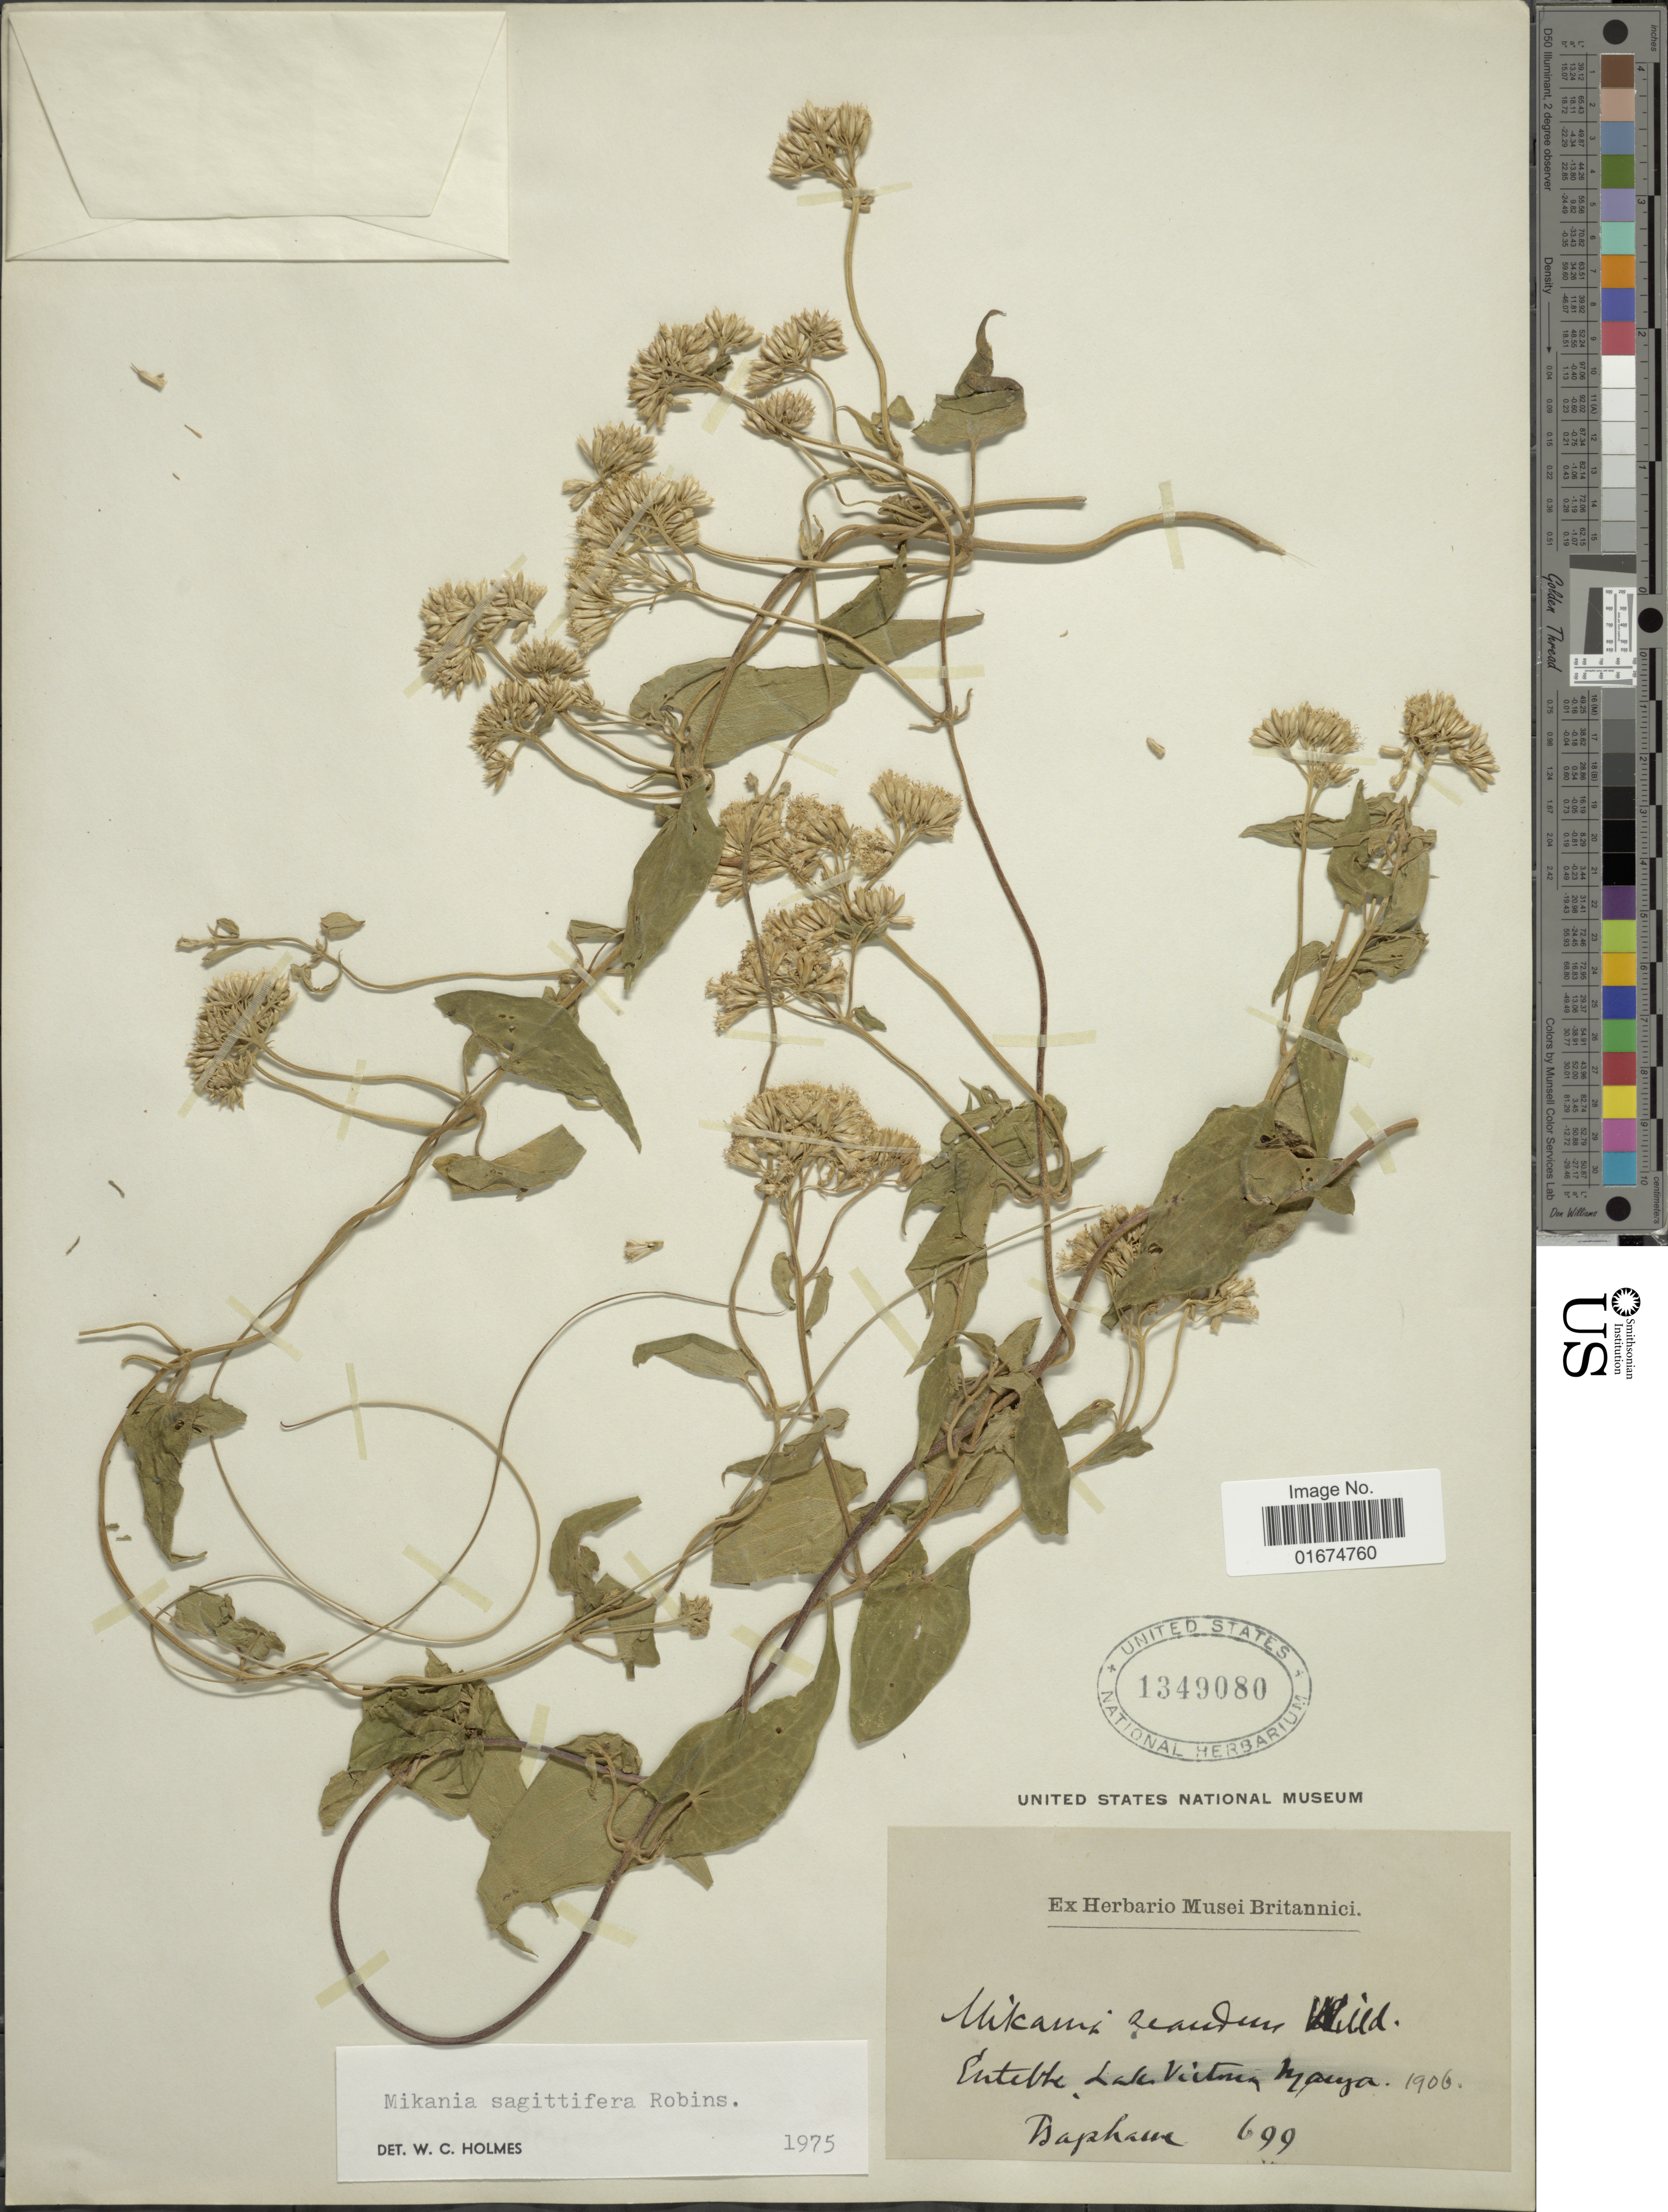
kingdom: Plantae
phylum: Tracheophyta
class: Magnoliopsida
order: Asterales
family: Asteraceae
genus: Mikania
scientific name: Mikania sagittifera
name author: B.L. Rob.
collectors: Daphne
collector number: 699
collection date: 1906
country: Uganda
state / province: Central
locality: Entebbe Lake Victoria Nyanza.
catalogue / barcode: US 1349080